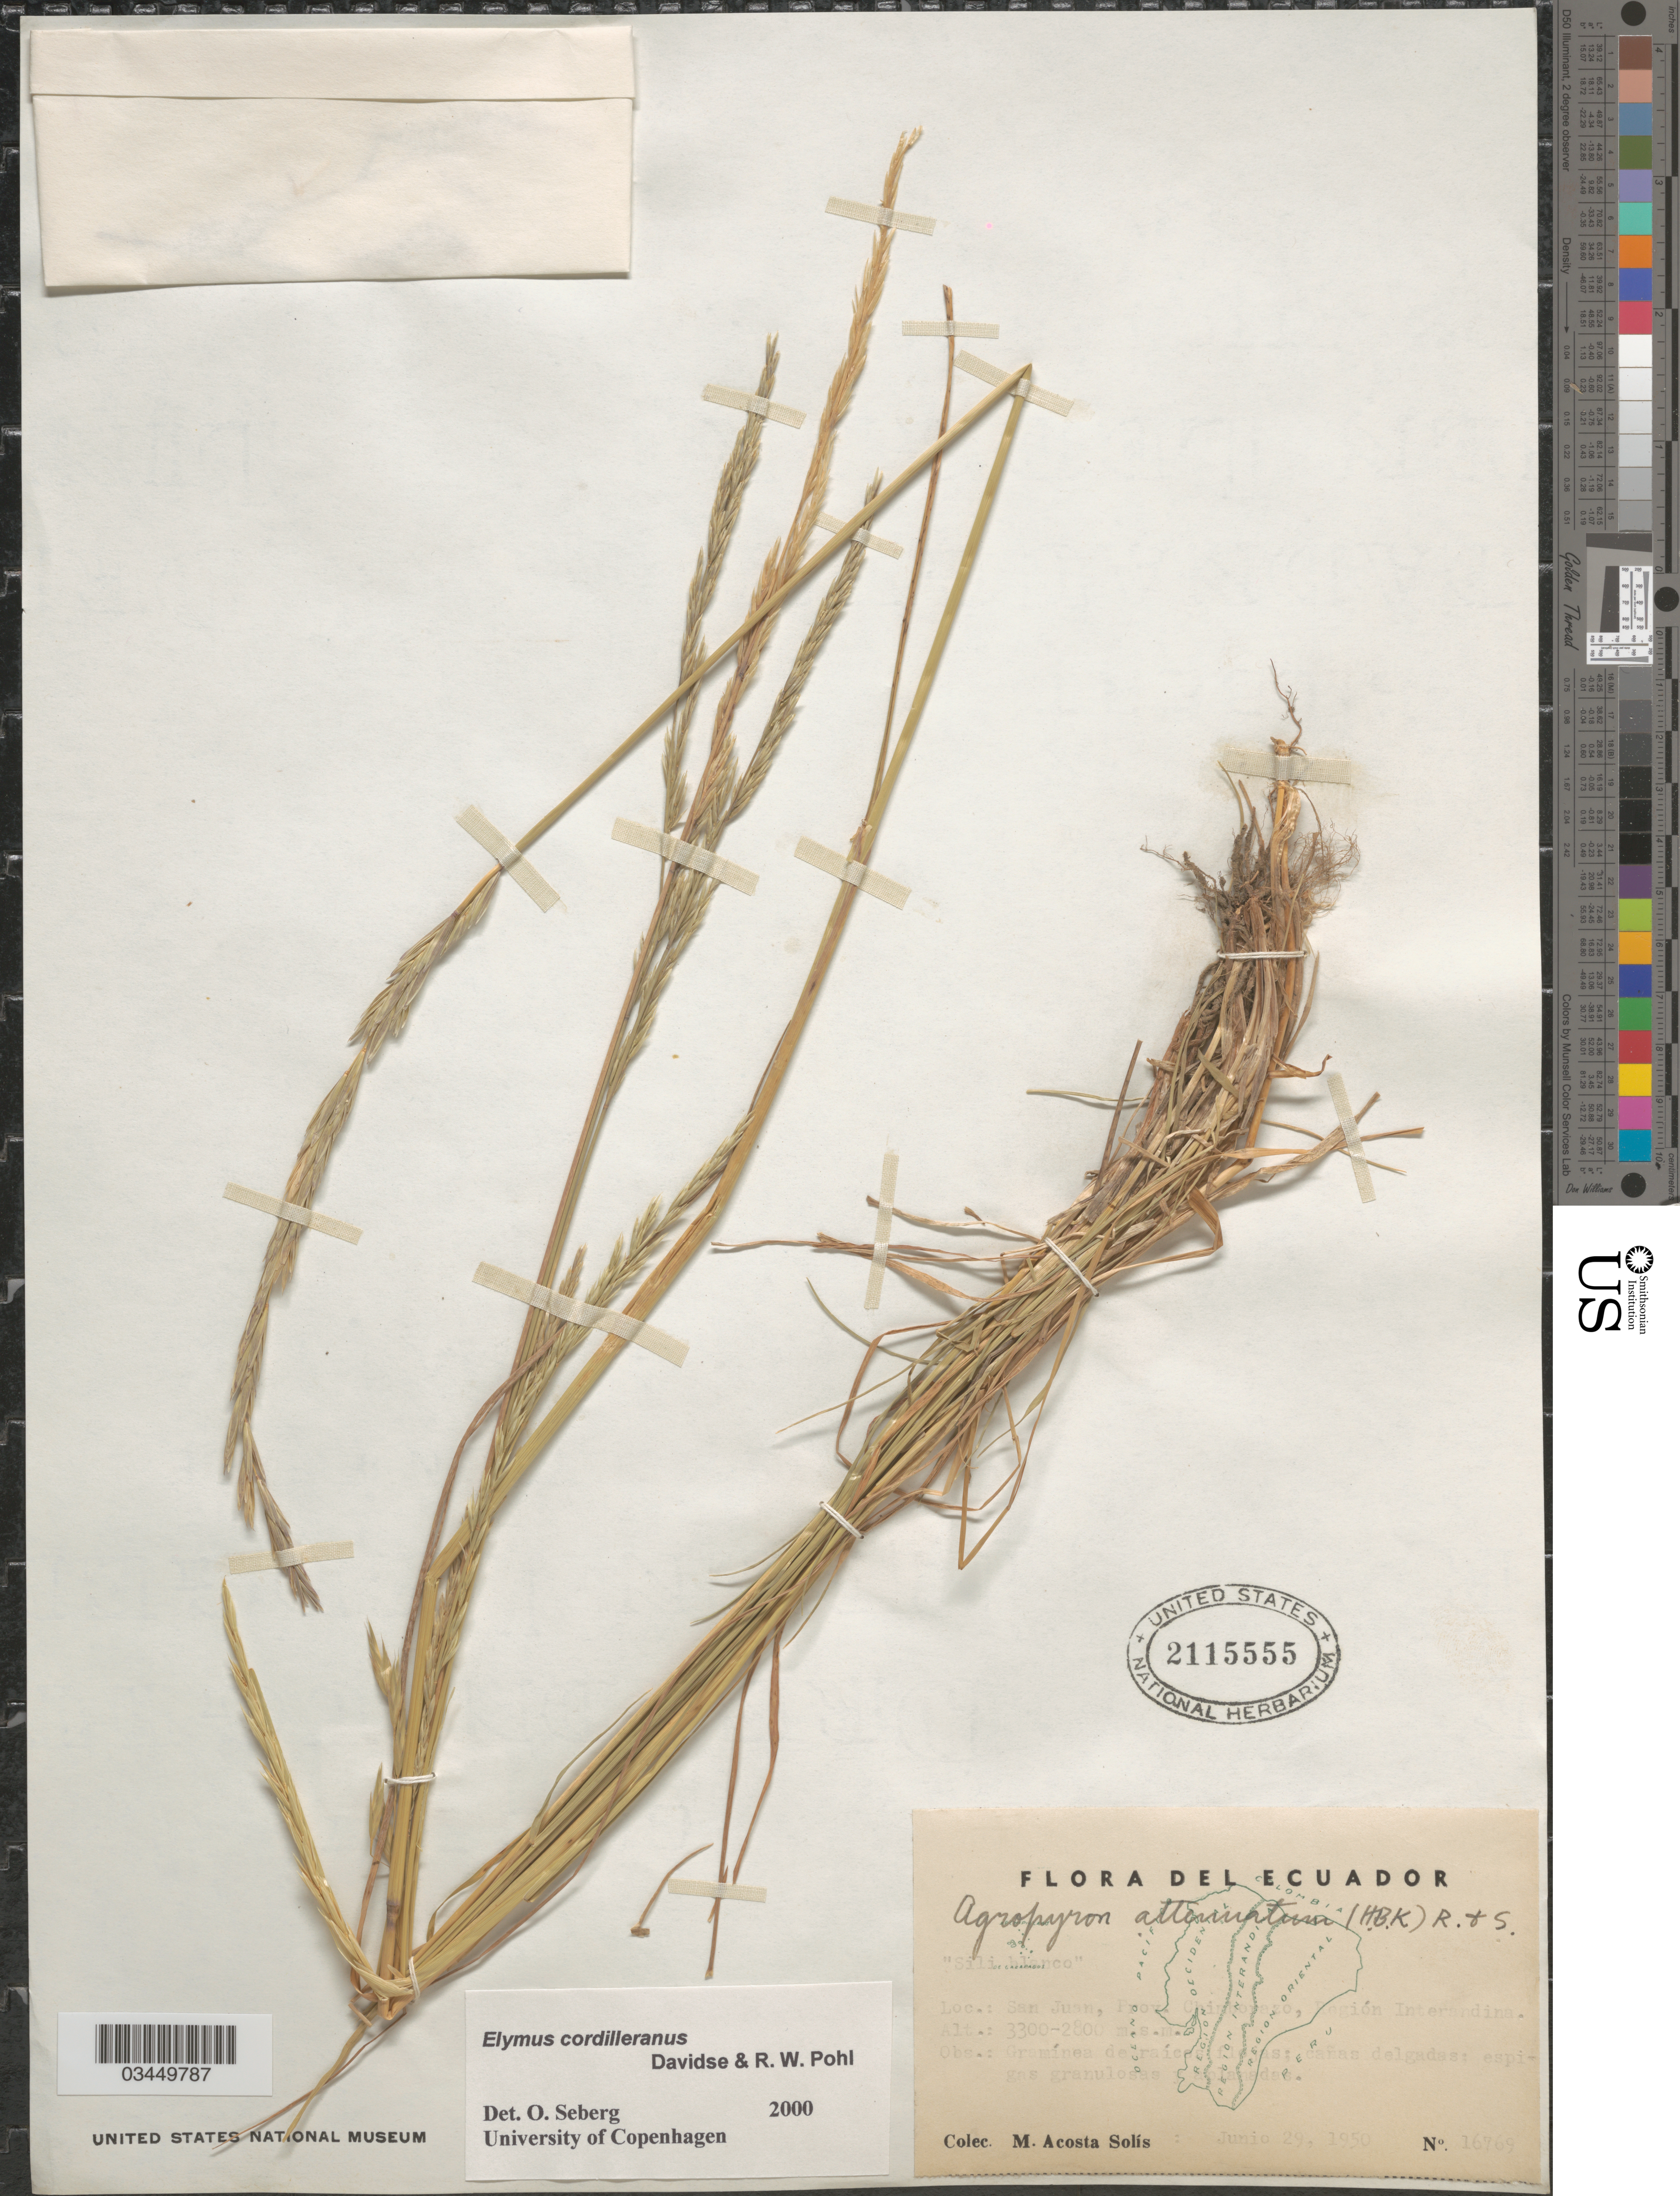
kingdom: Plantae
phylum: Tracheophyta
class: Liliopsida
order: Poales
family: Poaceae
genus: Elymus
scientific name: Elymus cordilleranus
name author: Davidse & R.W. Pohl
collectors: M. Acosta Solis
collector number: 16769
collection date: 1950-06-29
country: Ecuador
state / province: Chimborazo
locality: San Juan, Región Interandina.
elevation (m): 2800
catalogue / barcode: US 2115555